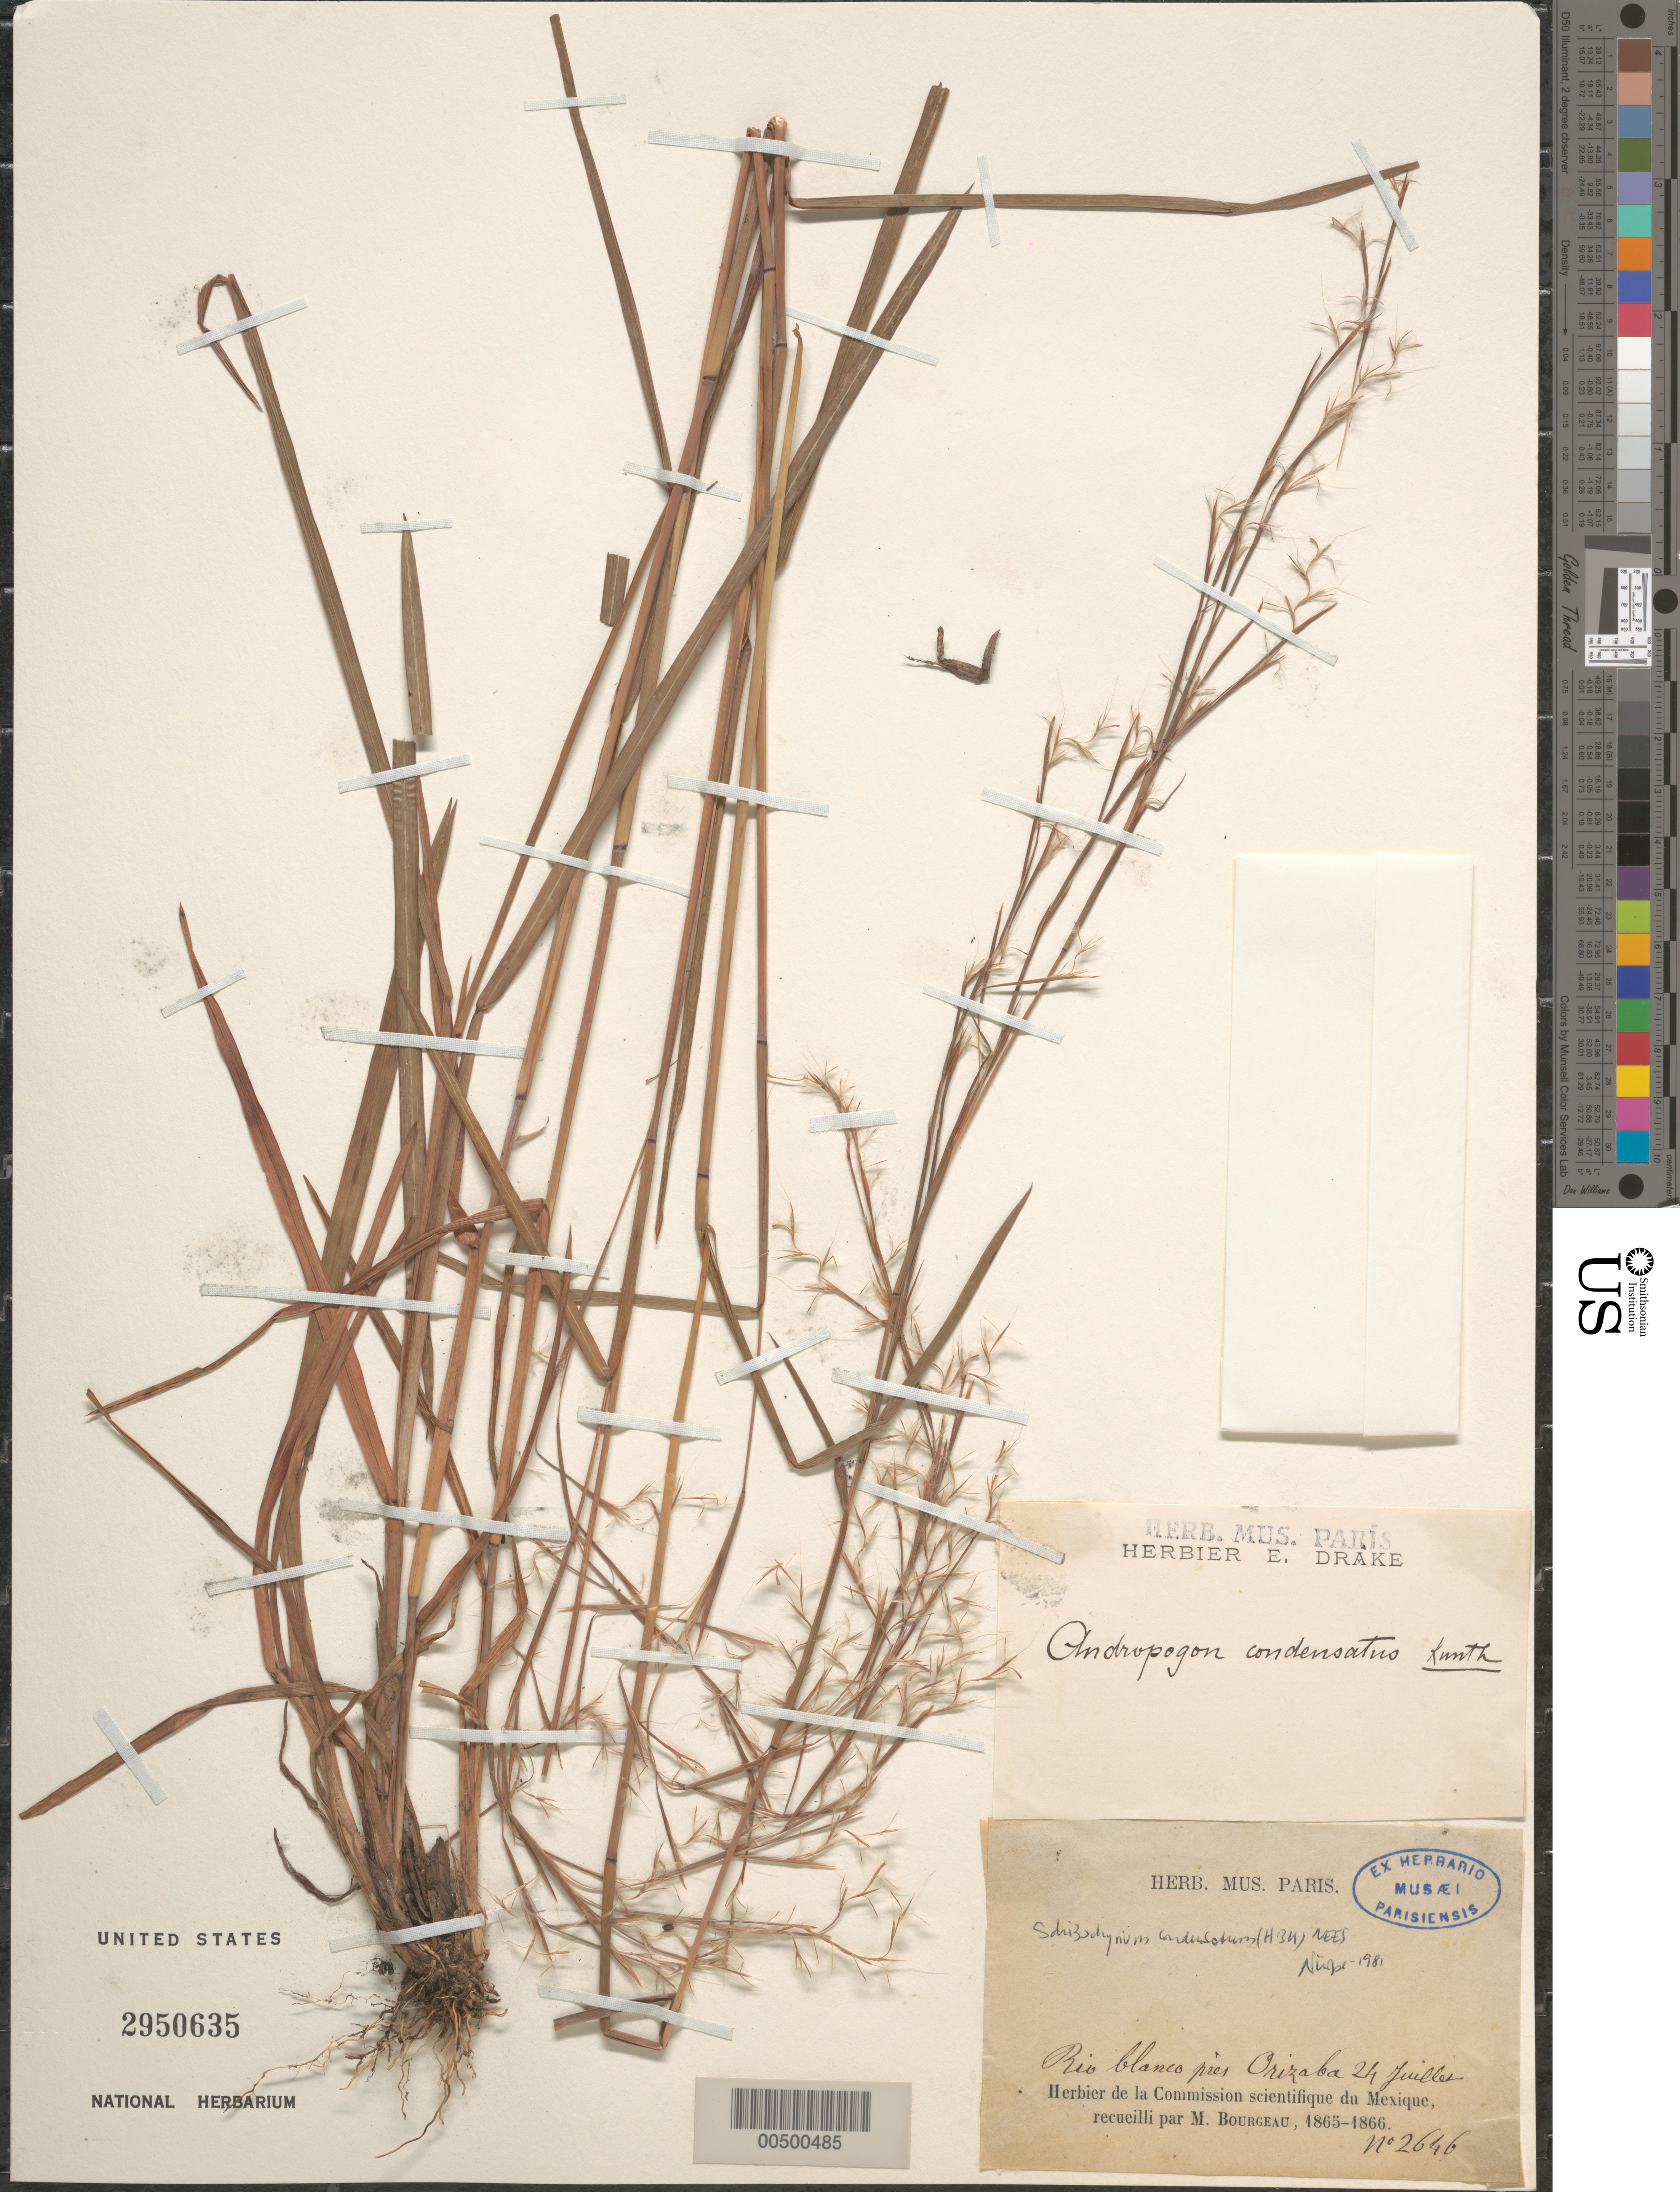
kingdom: Plantae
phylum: Tracheophyta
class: Liliopsida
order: Poales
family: Poaceae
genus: Schizachyrium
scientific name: Schizachyrium sp.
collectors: E. Bourgeau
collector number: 2646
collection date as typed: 24 Jul 1865 or 24 Jul 1866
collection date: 1865-07-24 or 1866-07-24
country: Mexico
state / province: Veracruz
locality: Rio Blanco près Orizaba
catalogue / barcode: US 2950635